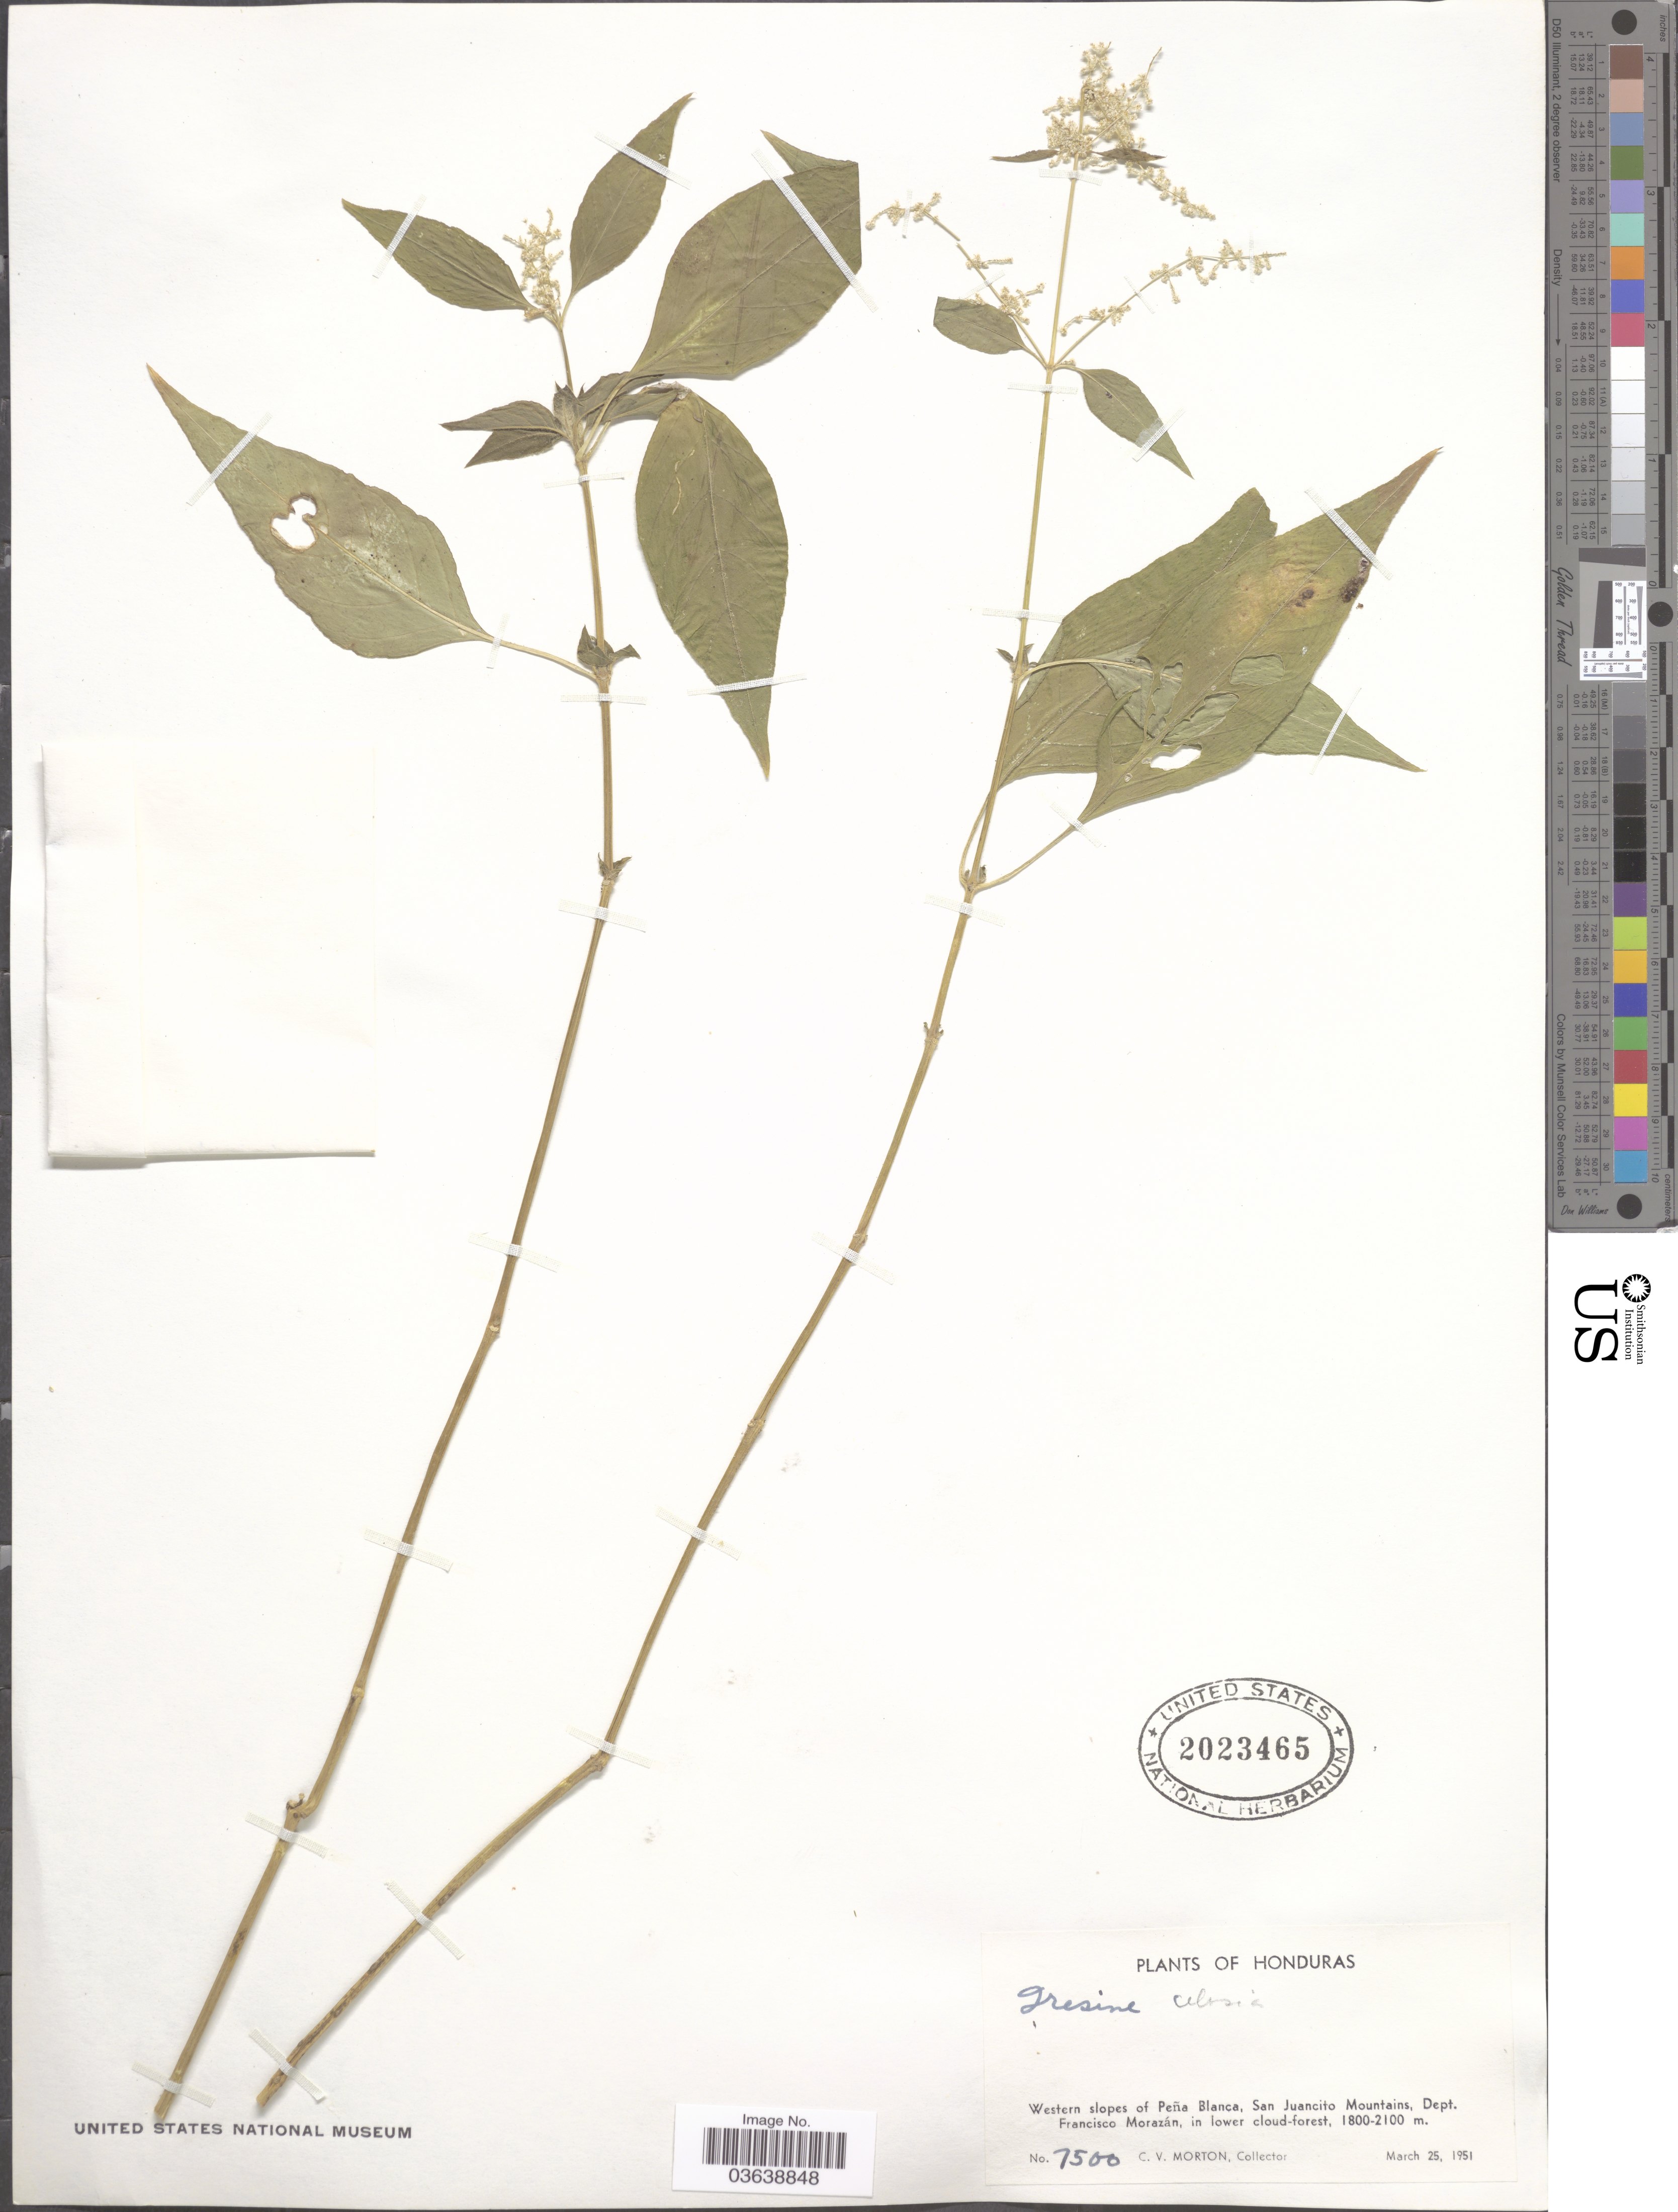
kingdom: Plantae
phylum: Tracheophyta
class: Magnoliopsida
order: Caryophyllales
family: Amaranthaceae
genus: Iresine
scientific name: Iresine diffusa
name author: Humb. & Bonpl. ex Willd.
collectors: C. V. Morton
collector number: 7500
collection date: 1951-03-25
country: Honduras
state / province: Fco. Morazán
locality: Western slopes of Peña Blanca, San Juancito Mountains, Dept. Francisco Morazán.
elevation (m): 1800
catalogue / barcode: US 2023465